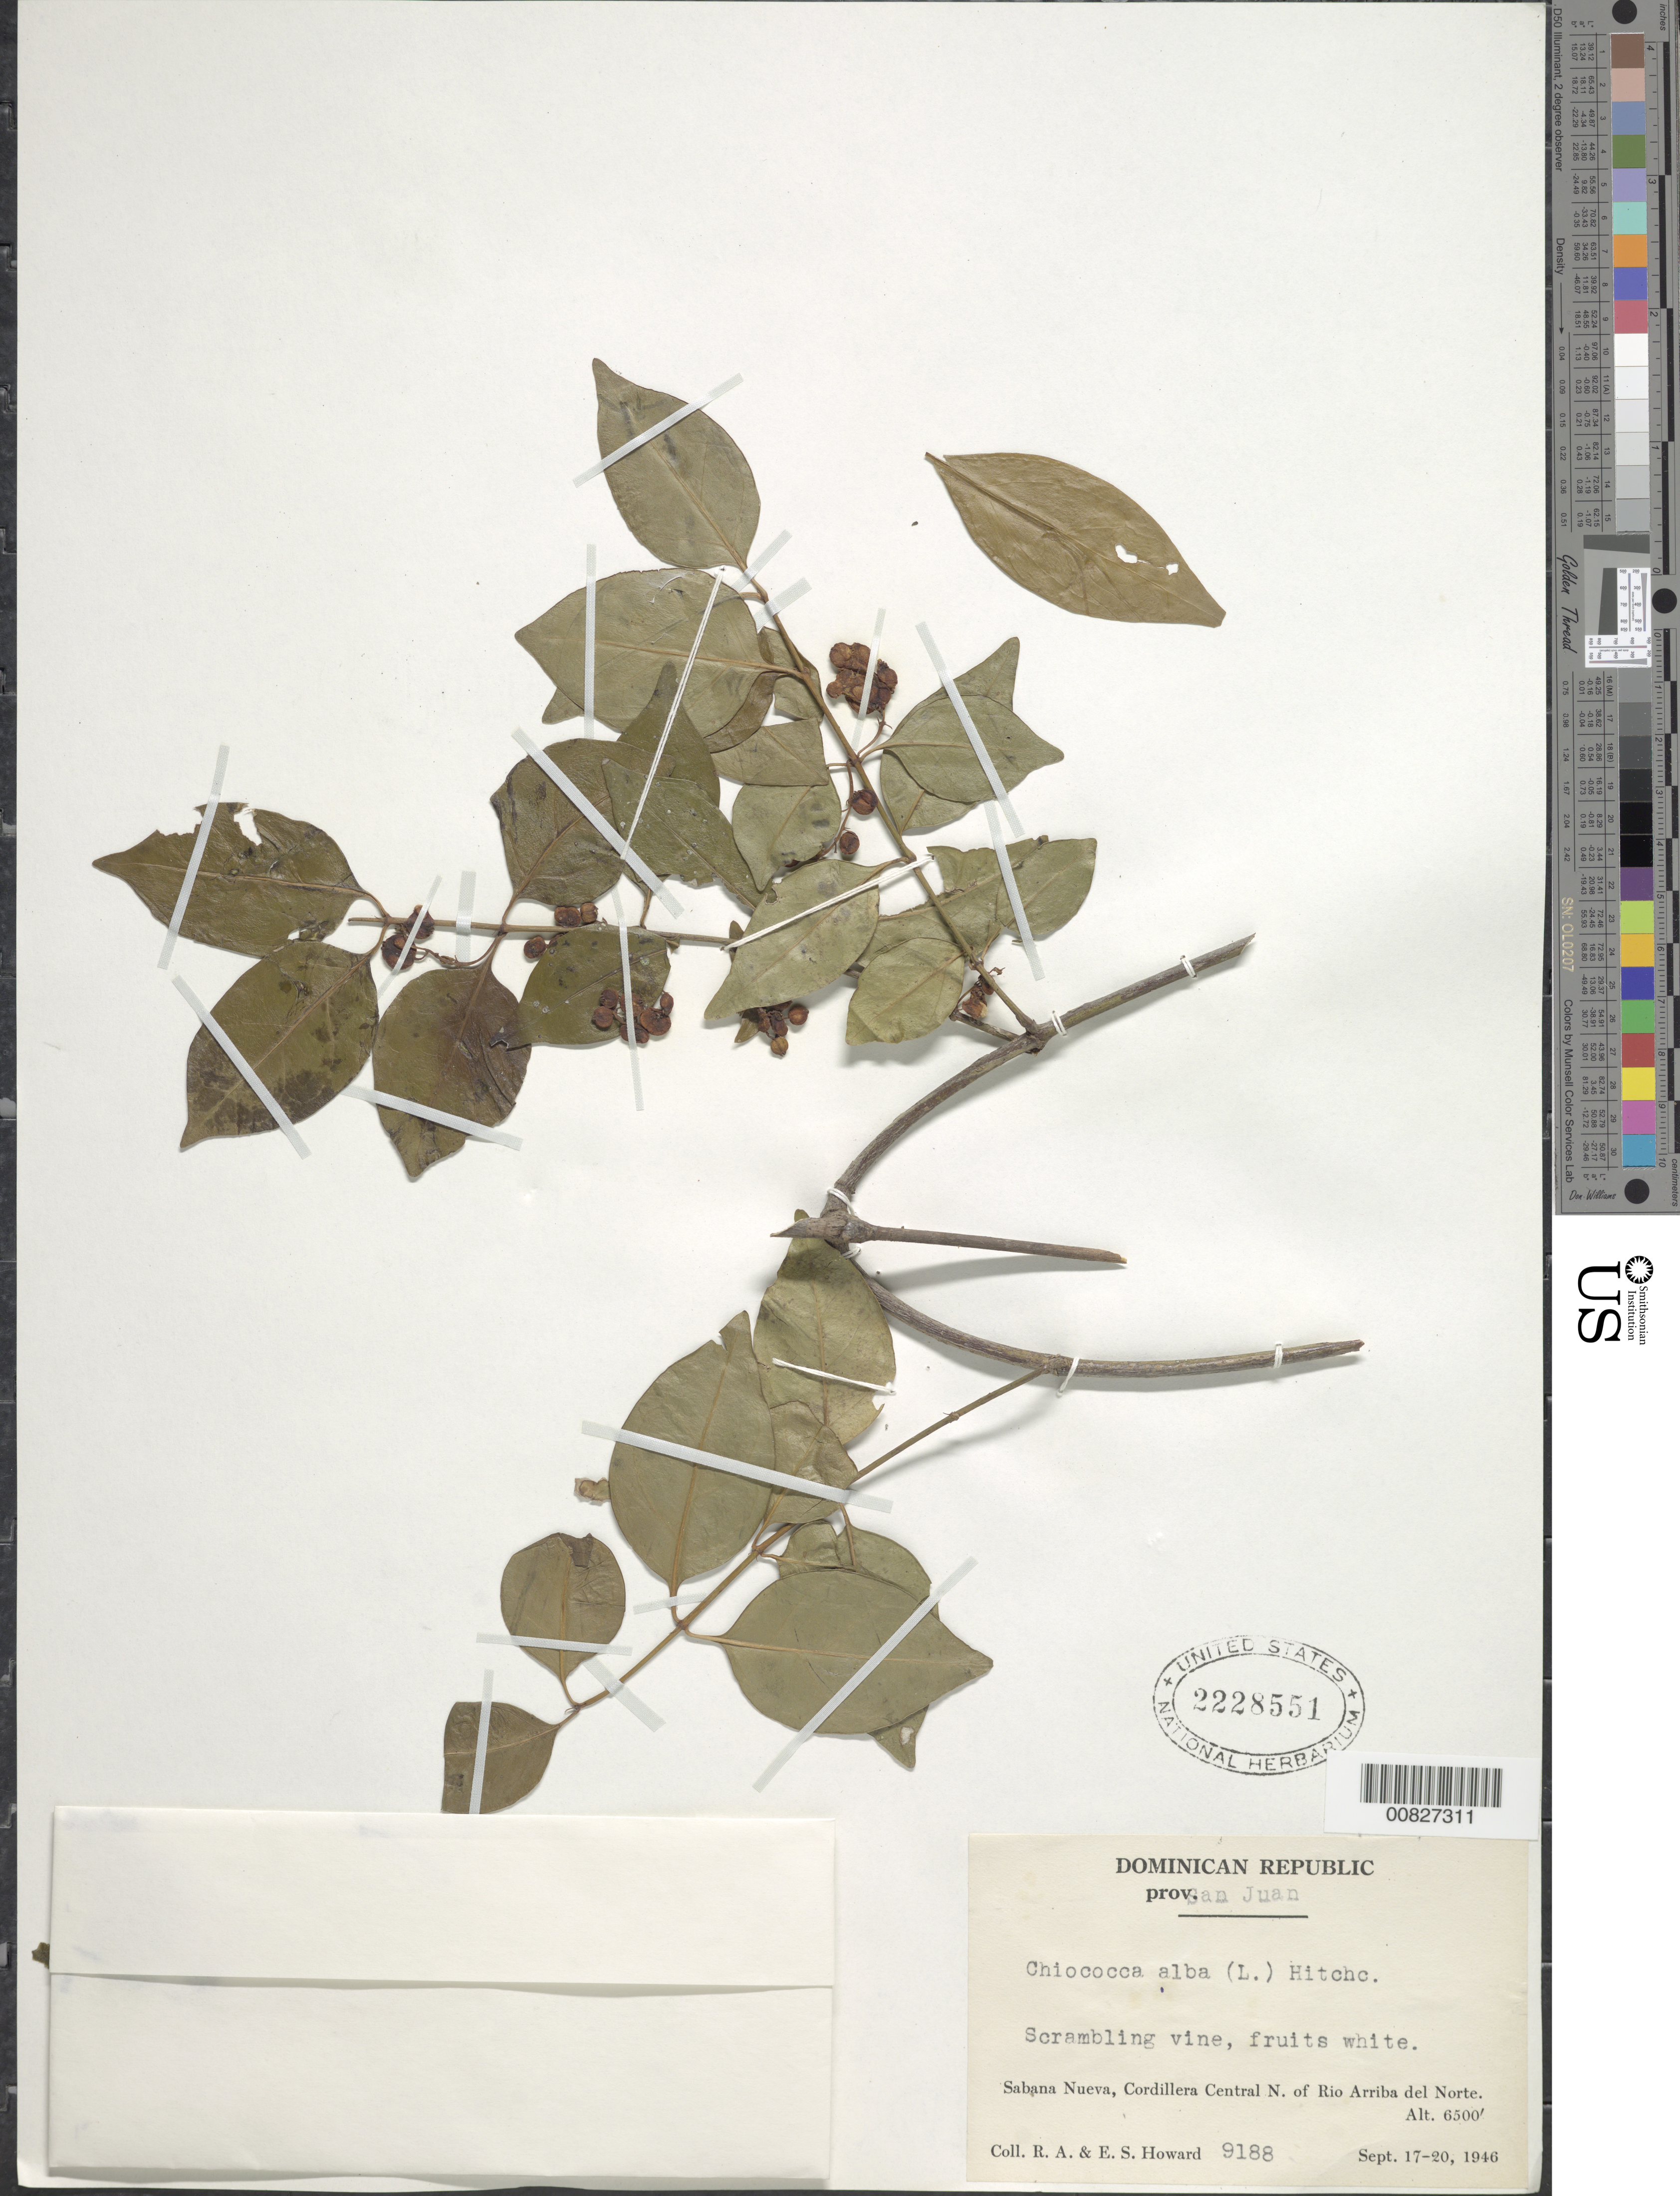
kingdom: Plantae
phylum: Tracheophyta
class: Magnoliopsida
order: Gentianales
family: Rubiaceae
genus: Chiococca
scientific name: Chiococca alba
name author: (L.) Hitchc.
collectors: R. A. Howard & E. S. Howard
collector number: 9188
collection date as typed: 17 Sep 1946 to 20 Sep 1946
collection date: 1946-09-17/1946-09-20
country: Dominican Republic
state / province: San Juan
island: Hispaniola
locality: Sabana Nueva, Cordillera Central N or Rio Arriva del Norte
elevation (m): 1981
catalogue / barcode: US 2228551